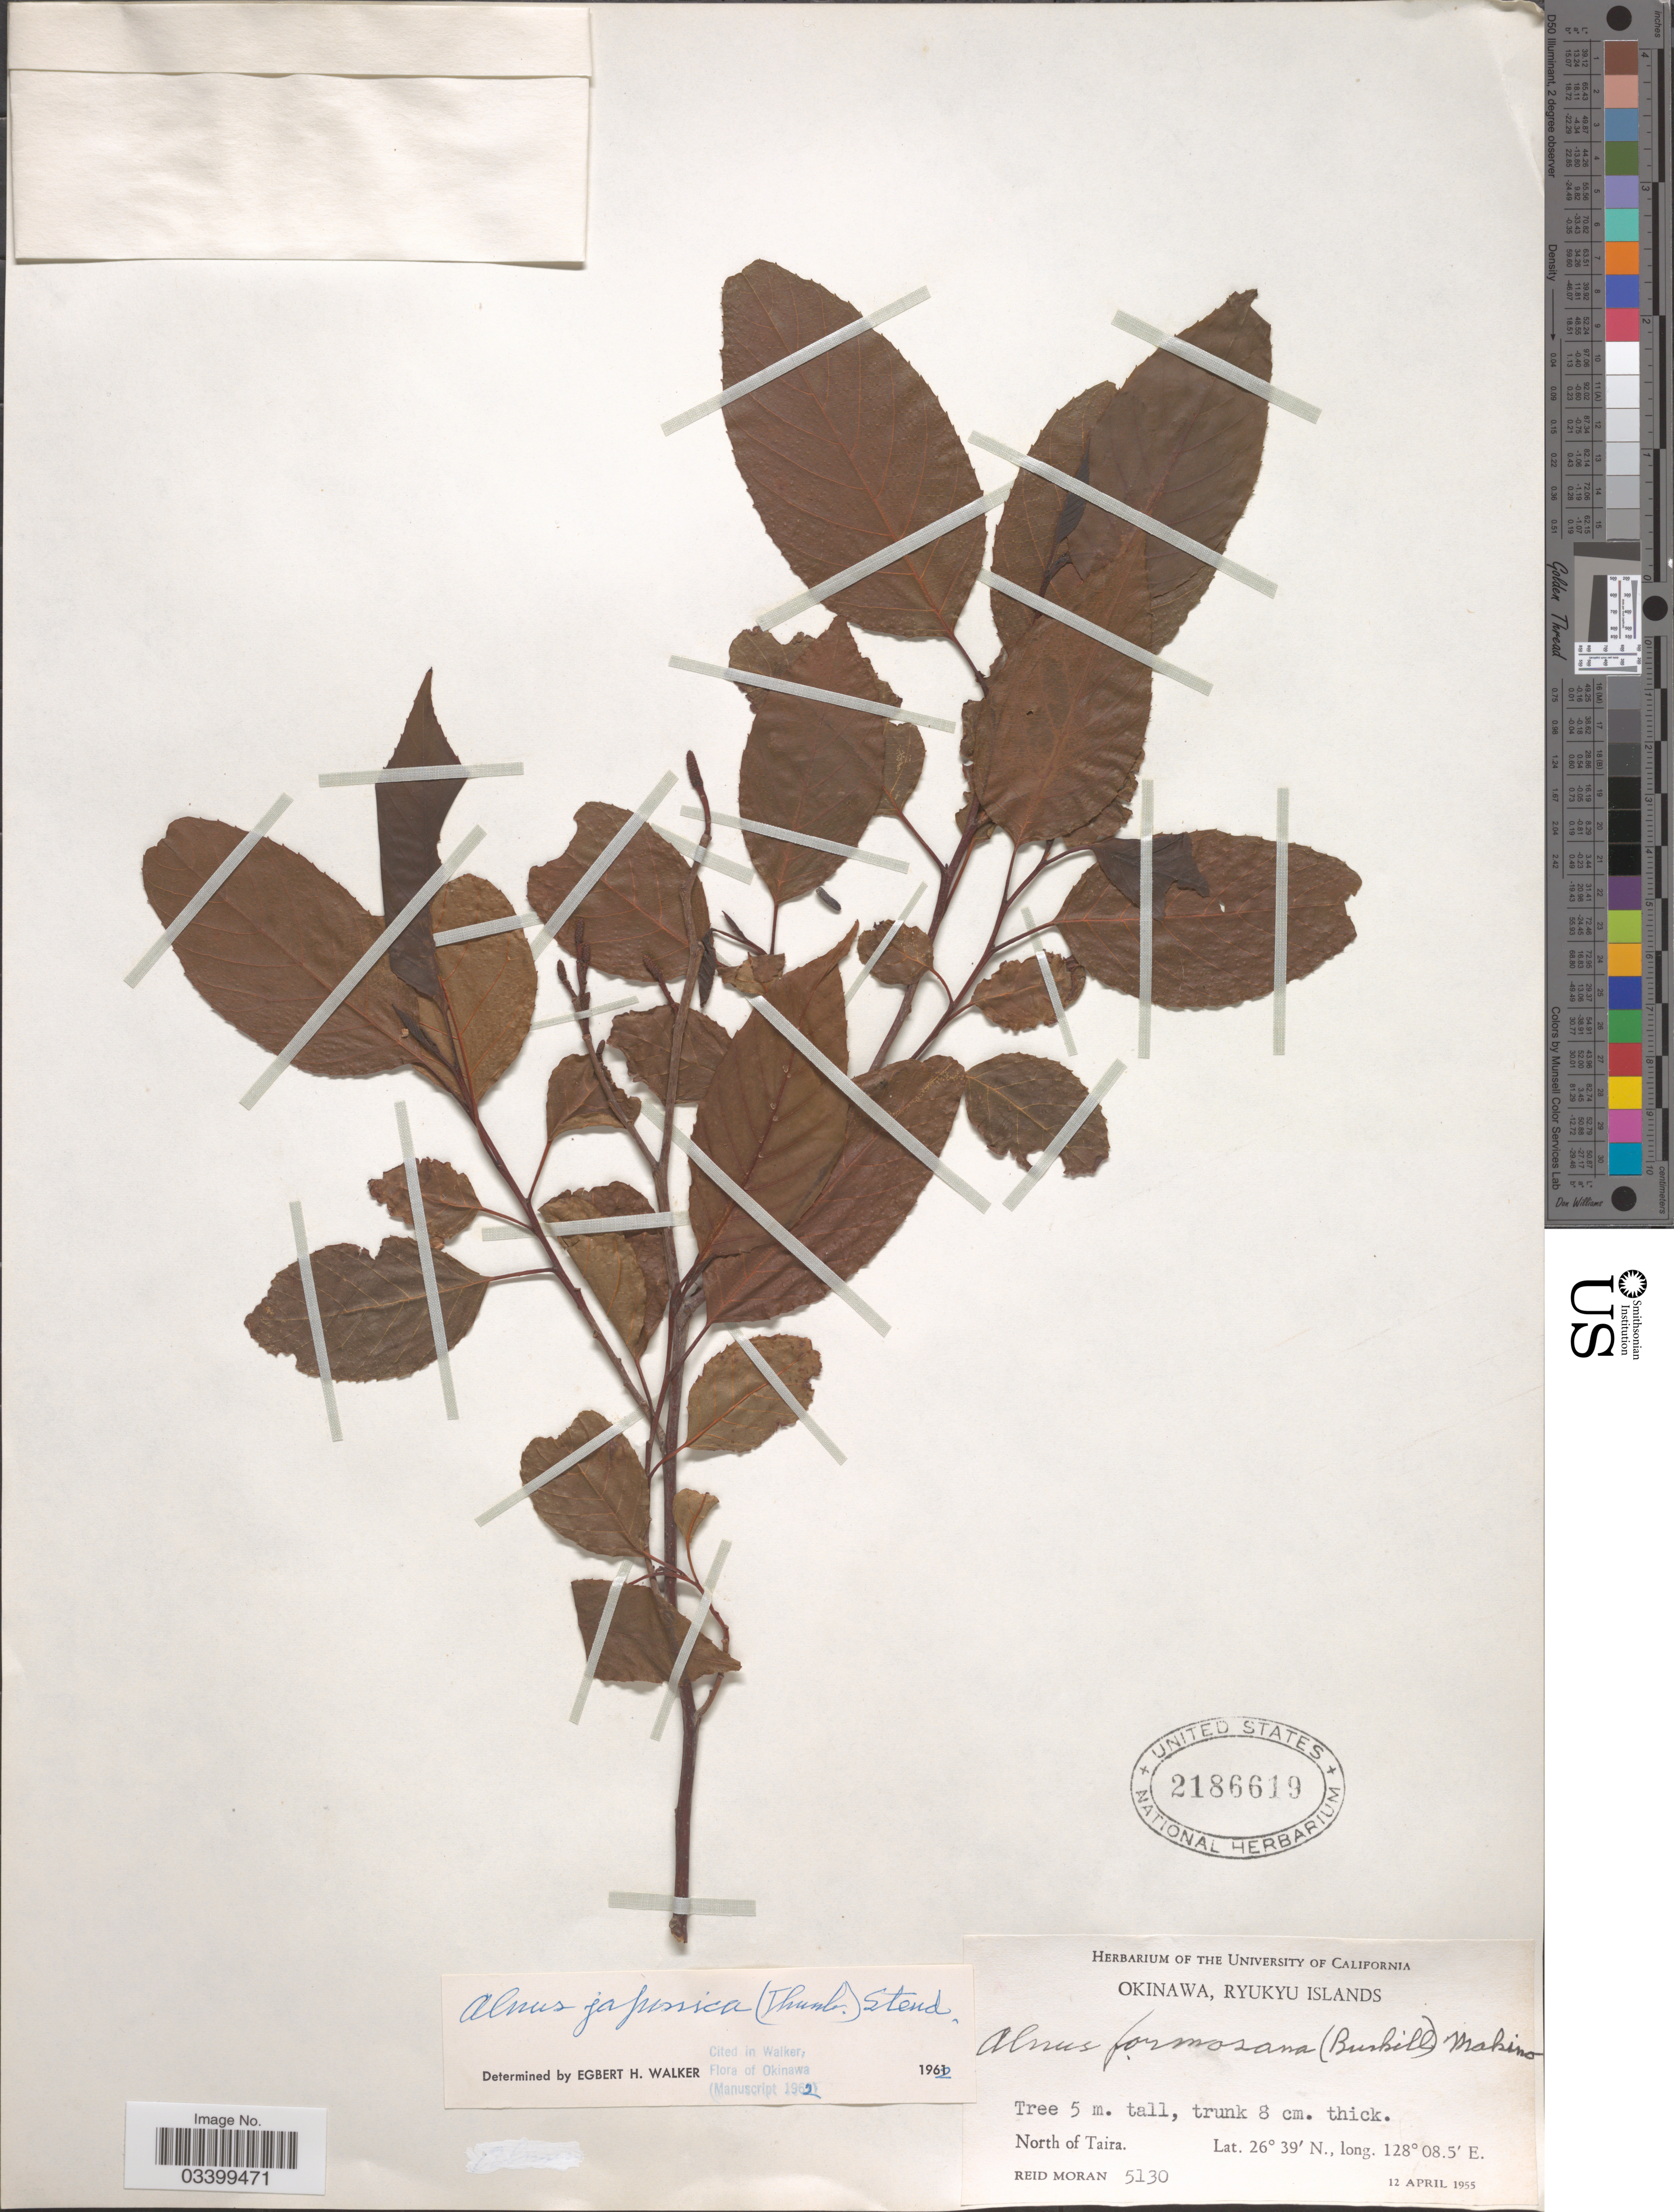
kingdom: Plantae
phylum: Tracheophyta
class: Magnoliopsida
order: Fagales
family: Betulaceae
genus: Alnus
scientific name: Alnus japonica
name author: (Thunb.) Steud.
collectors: R. Moran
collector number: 5130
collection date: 1955-04-12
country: Japan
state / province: Okinawa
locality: Ryukyu Islands, North of Taira.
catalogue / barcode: US 2186619